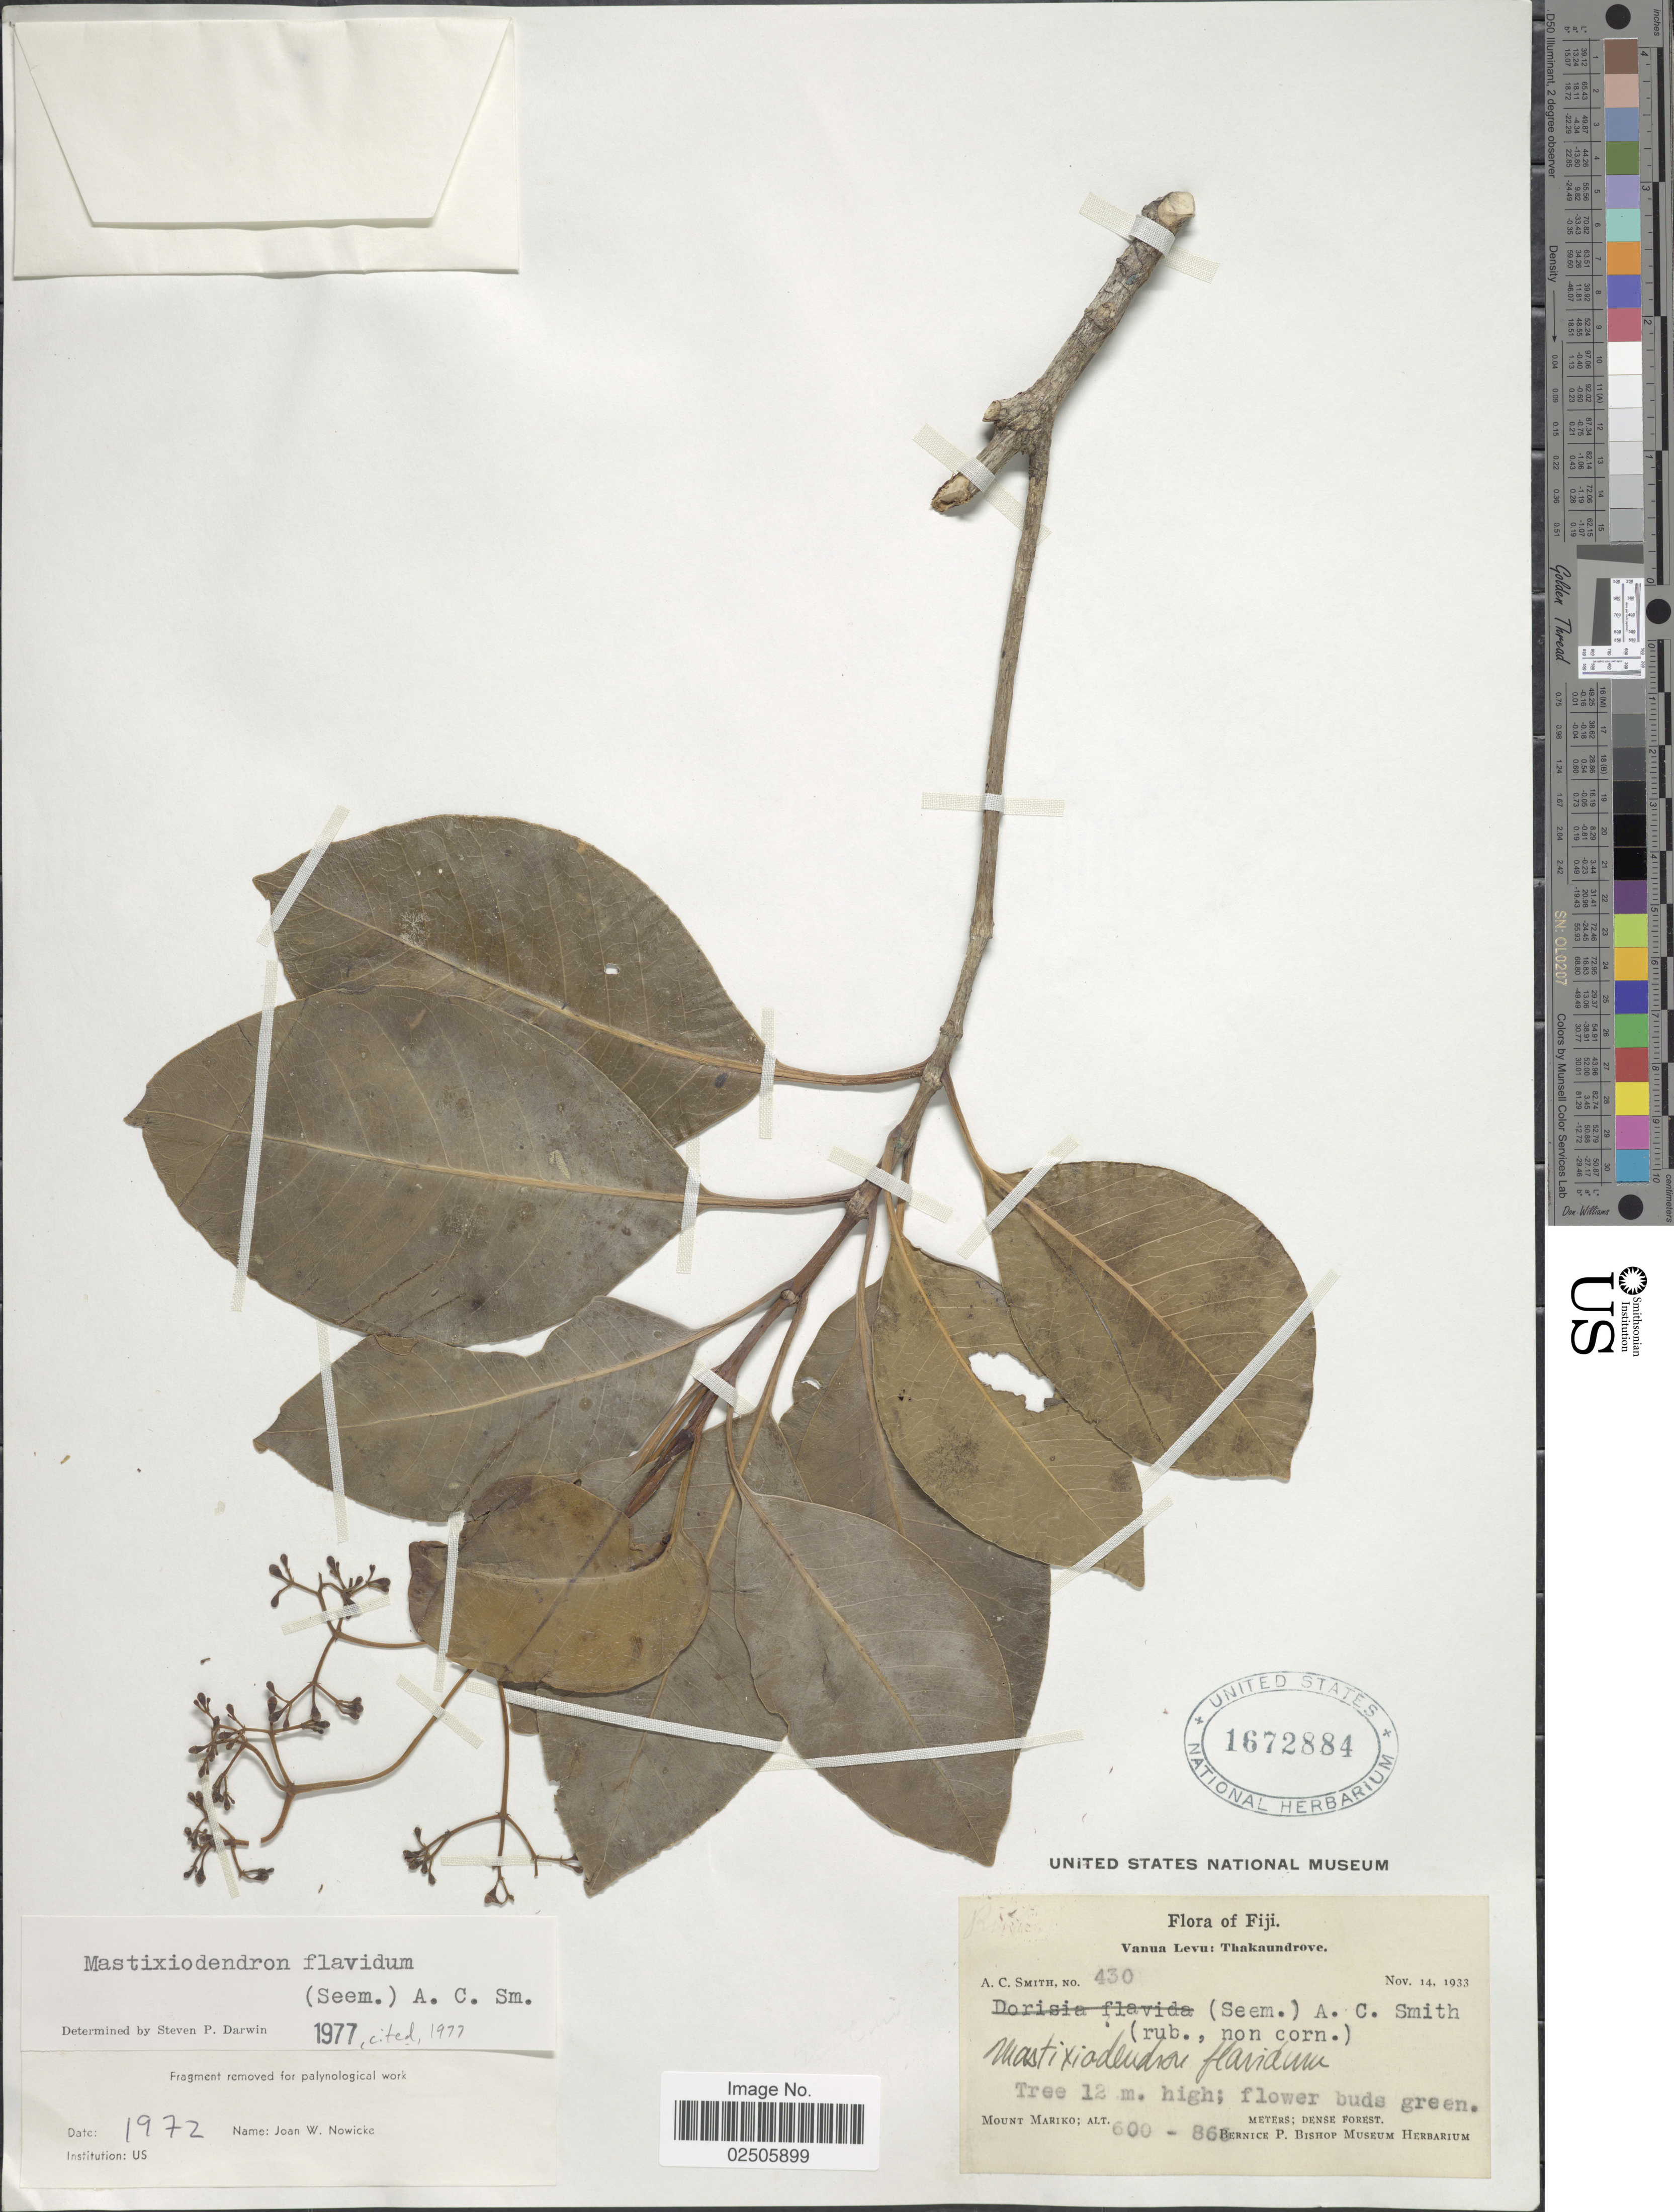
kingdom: Plantae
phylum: Tracheophyta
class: Magnoliopsida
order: Gentianales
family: Rubiaceae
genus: Mastixiodendron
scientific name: Mastixiodendron flavidum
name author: (Seem.) A.C. Sm.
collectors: A. C. Smith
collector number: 430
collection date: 1933-11-14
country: Fiji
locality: Vanua Levu: Thakaundrove, Mount Mariko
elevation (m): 600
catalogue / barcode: US 1672884